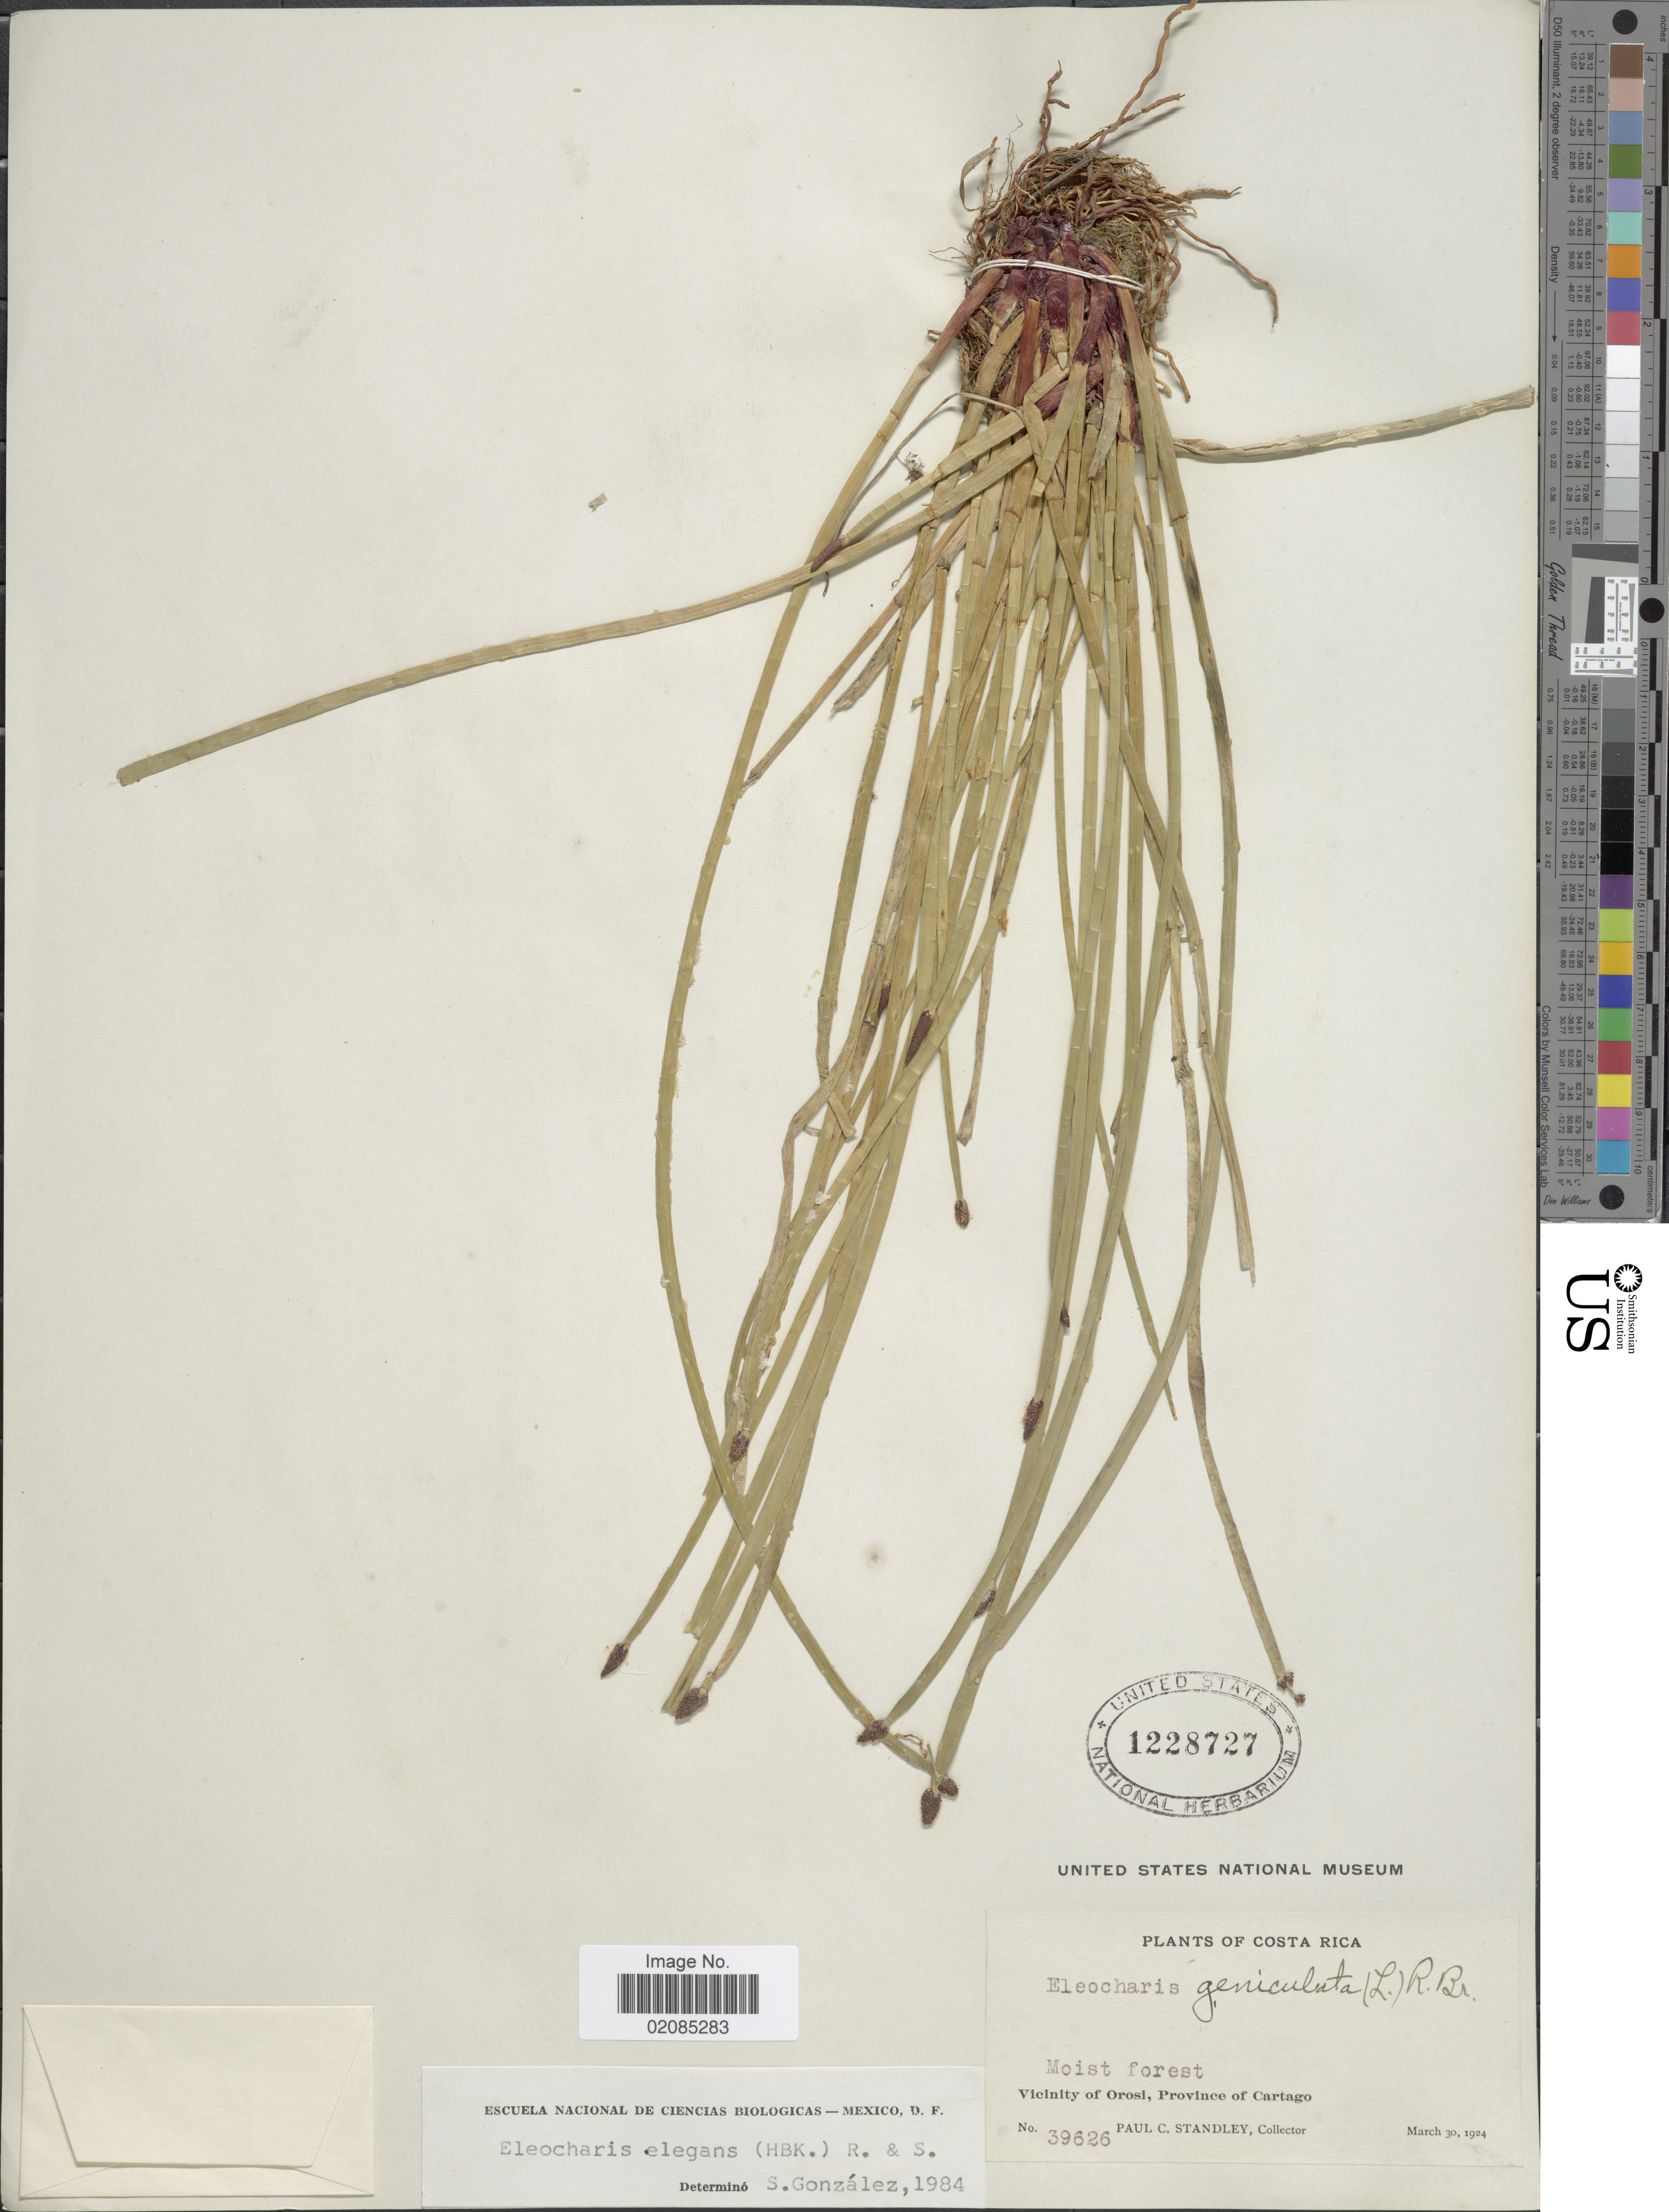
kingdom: Plantae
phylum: Tracheophyta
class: Liliopsida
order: Poales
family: Cyperaceae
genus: Eleocharis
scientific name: Eleocharis elegans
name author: (Kunth) Roem. & Schult.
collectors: P. C. Standley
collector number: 39626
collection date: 1924-03-30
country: Costa Rica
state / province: Cartago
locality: Vicinity of Orosi, Province of Cartago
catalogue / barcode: US 1228727